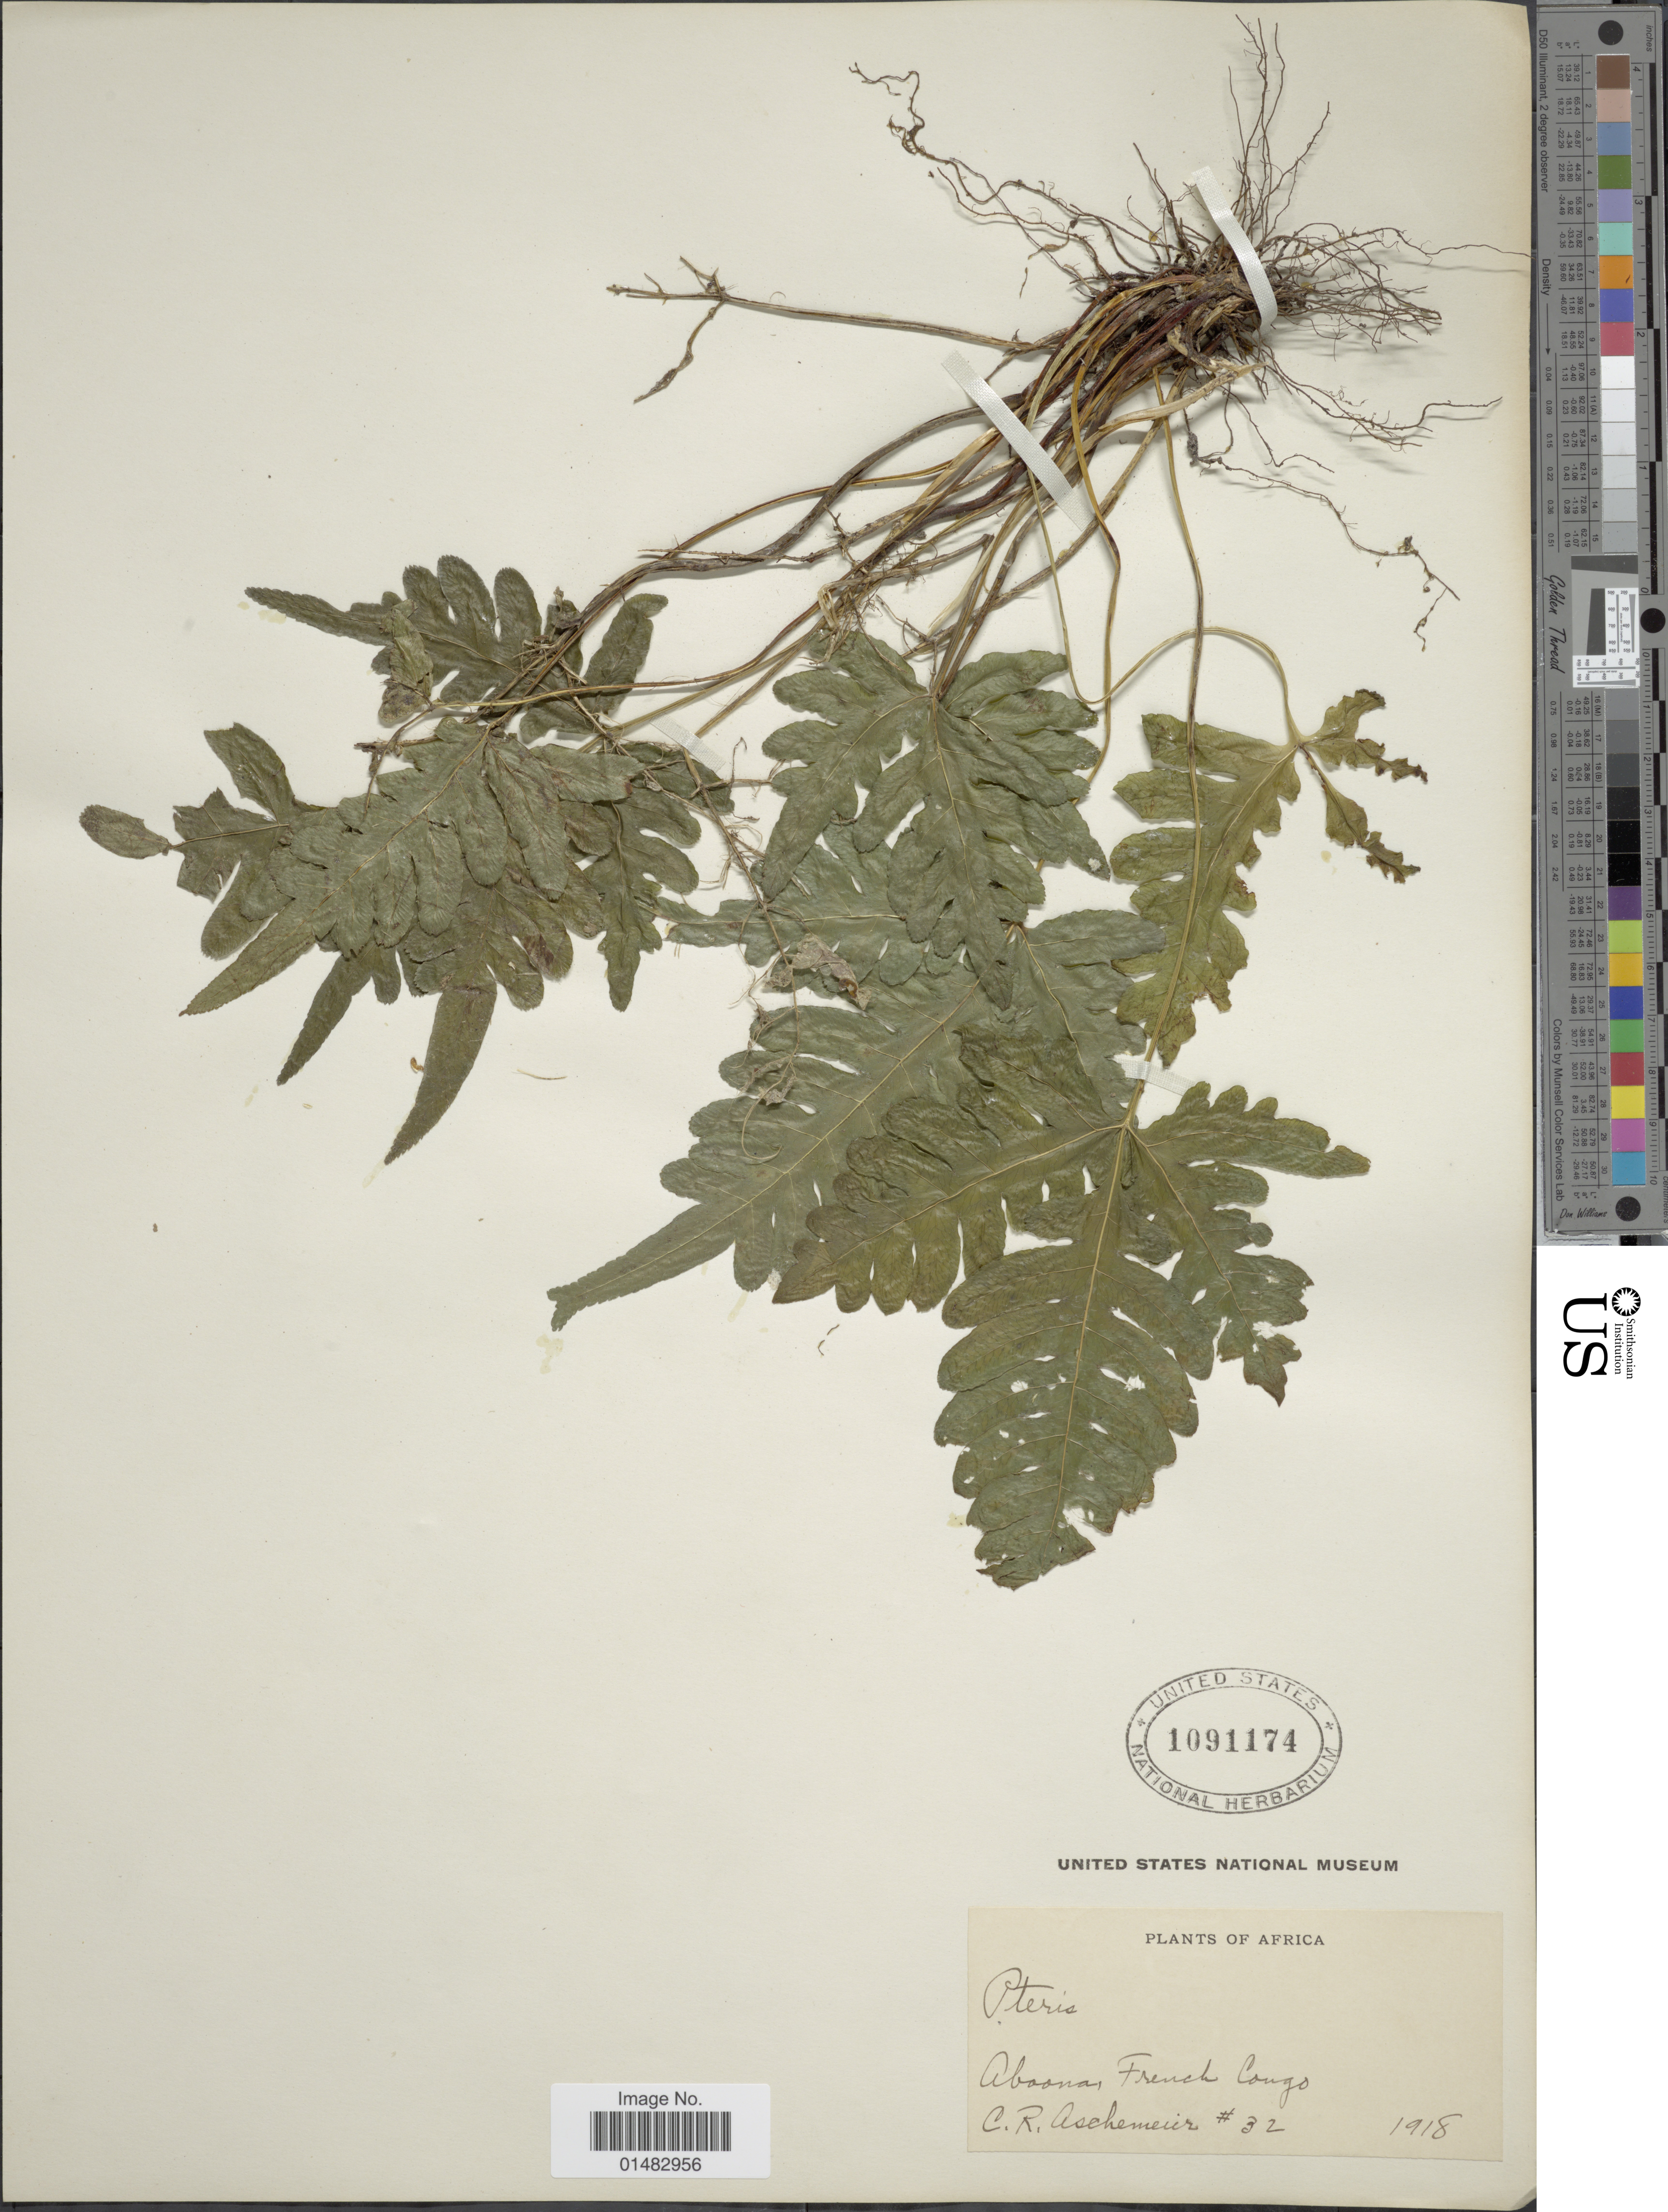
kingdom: Plantae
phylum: Tracheophyta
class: Polypodiopsida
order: Polypodiales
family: Pteridaceae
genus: Pteris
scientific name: Pteris sp.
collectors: C. Aschemeier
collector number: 32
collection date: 1918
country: Gabon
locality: Aboona.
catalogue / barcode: US 1091174